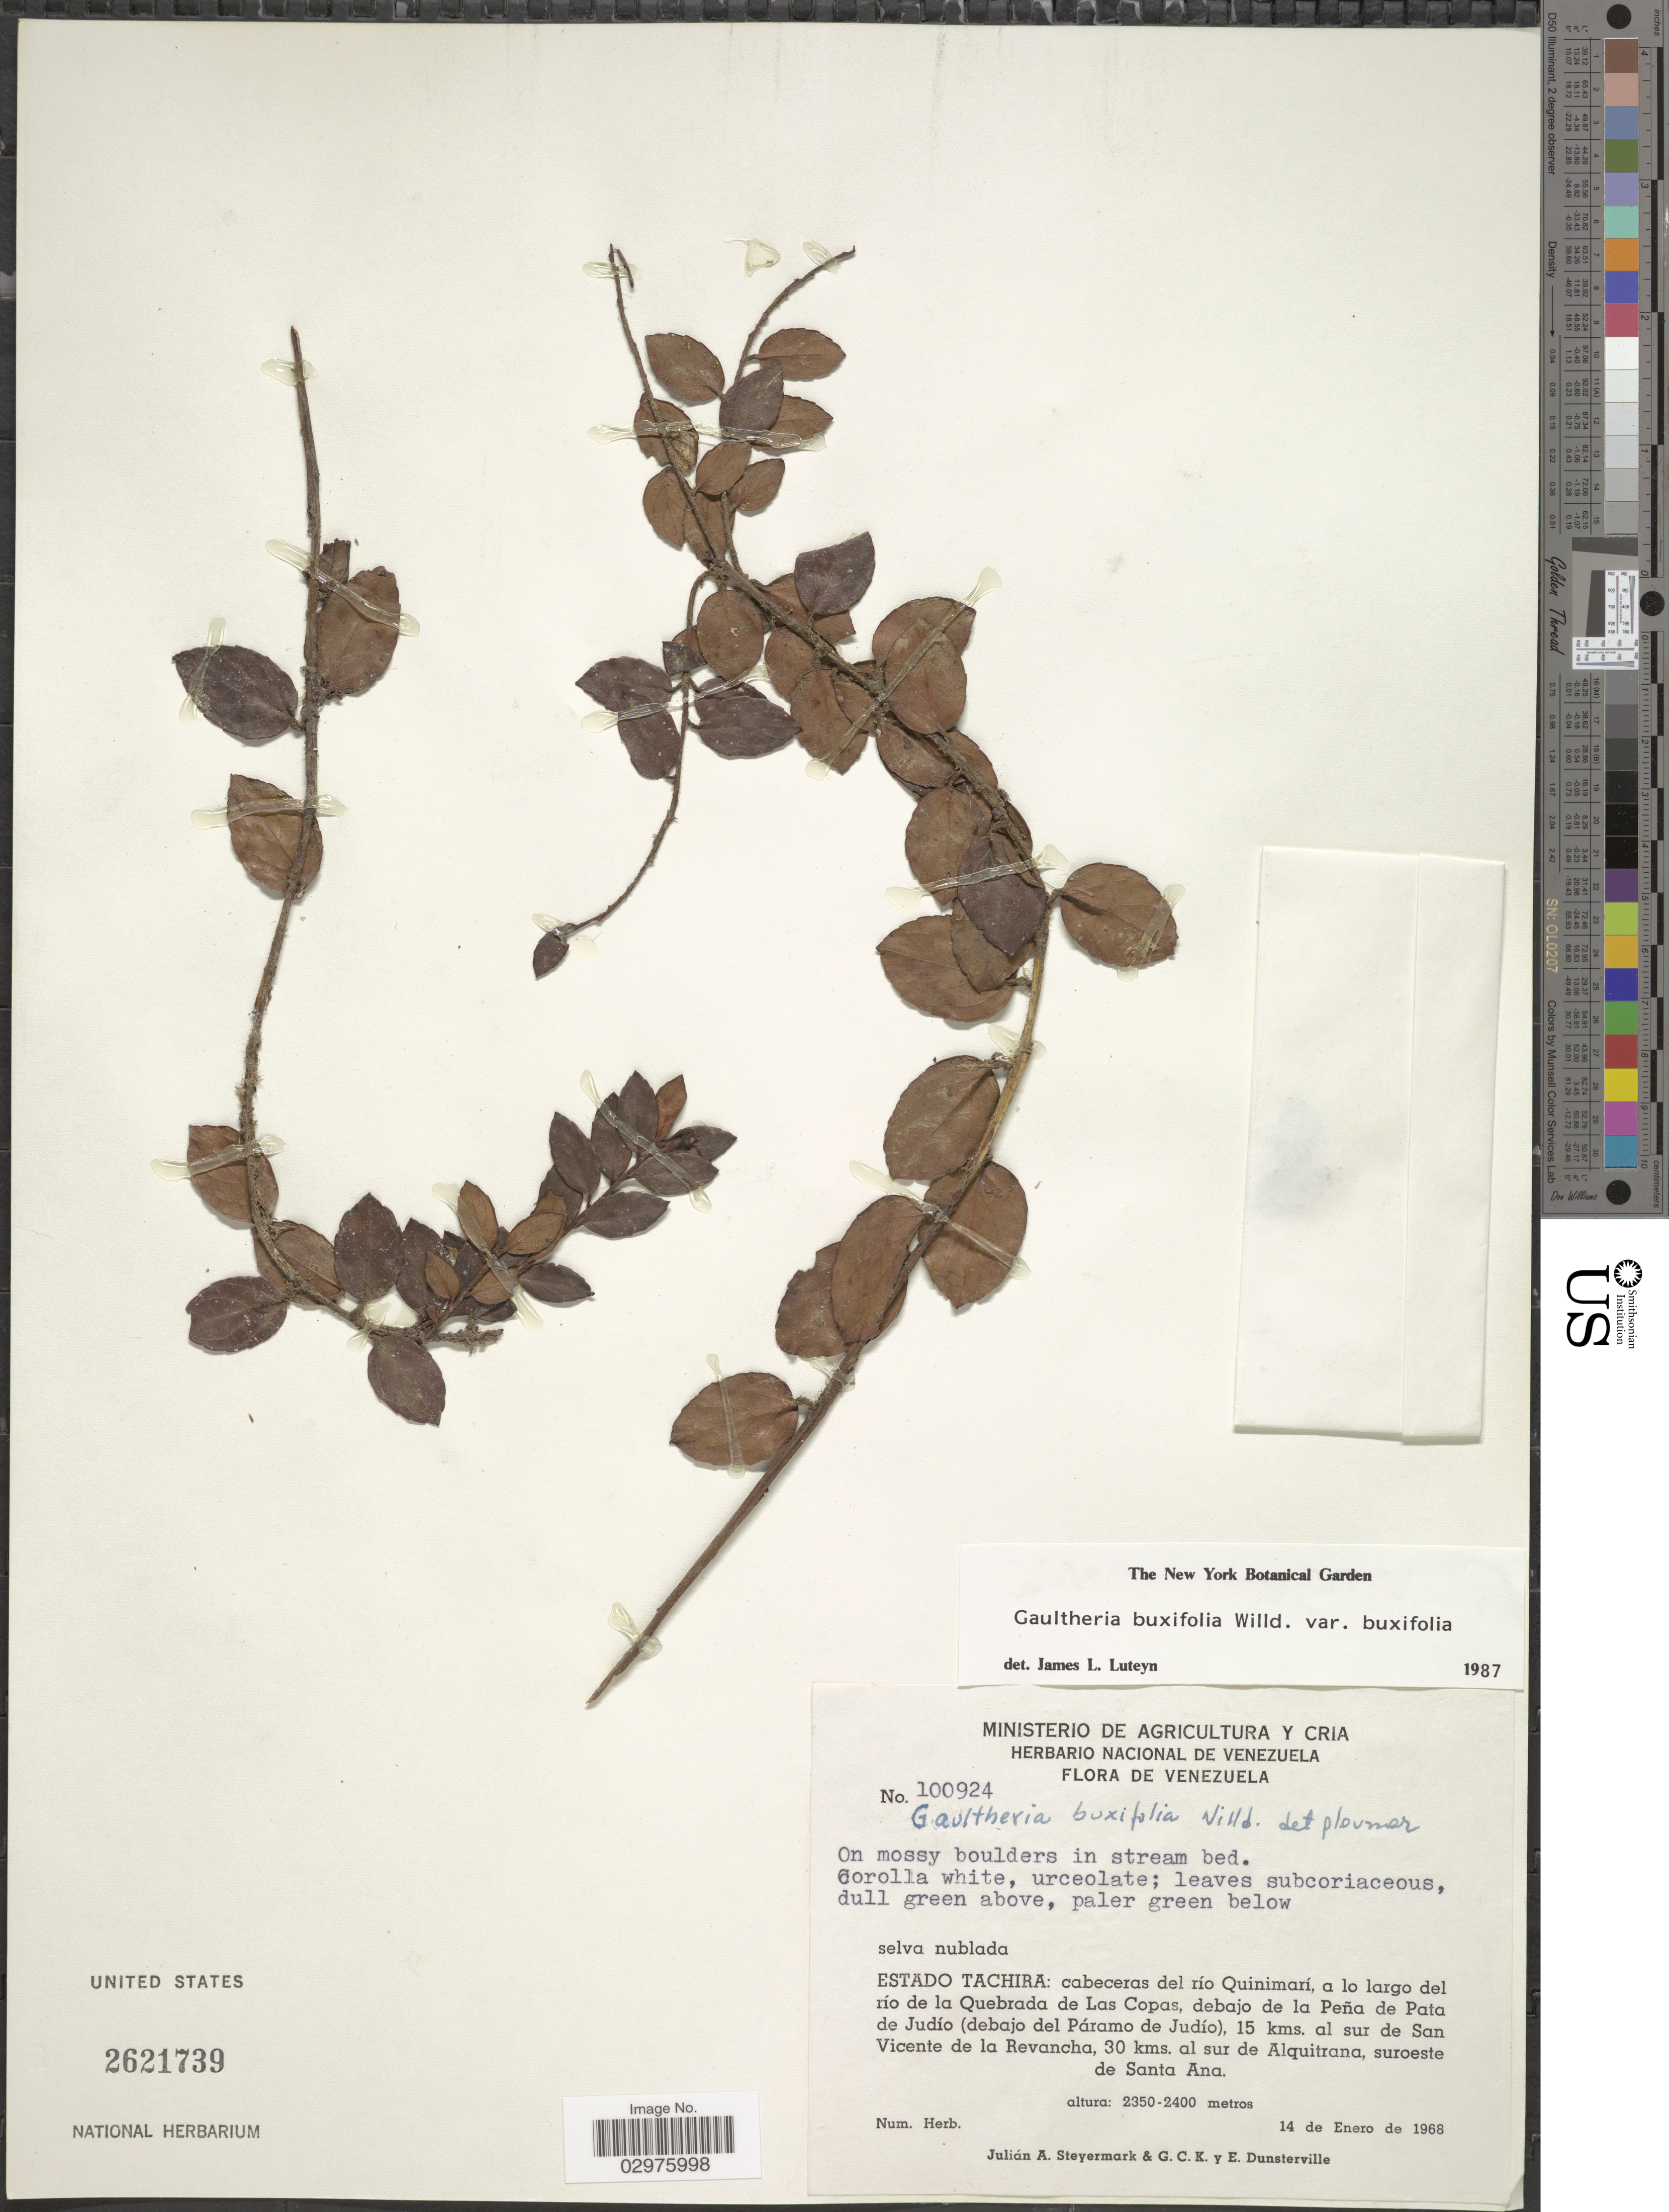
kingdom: Plantae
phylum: Tracheophyta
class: Magnoliopsida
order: Ericales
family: Ericaceae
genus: Gaultheria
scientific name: Gaultheria buxifolia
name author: Willd.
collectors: J. Steyermark, G. C. K. Dunsterville & E. Dunsterville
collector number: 100924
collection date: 1968-01-14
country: Venezuela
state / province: Tachira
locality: Estado Tachira: cabeceras del río Quinimarí, a lo largo del río de la Quebrada de Las Copas, debajo de la Peña de Pata de Judío (abajo del Páramo de Judío), 15 kms. al sur de San Vicente de la Revancha, 30 kms. al sur de Alquitrana, suroeste de Santa Ana.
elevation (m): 2350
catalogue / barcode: US 2621739